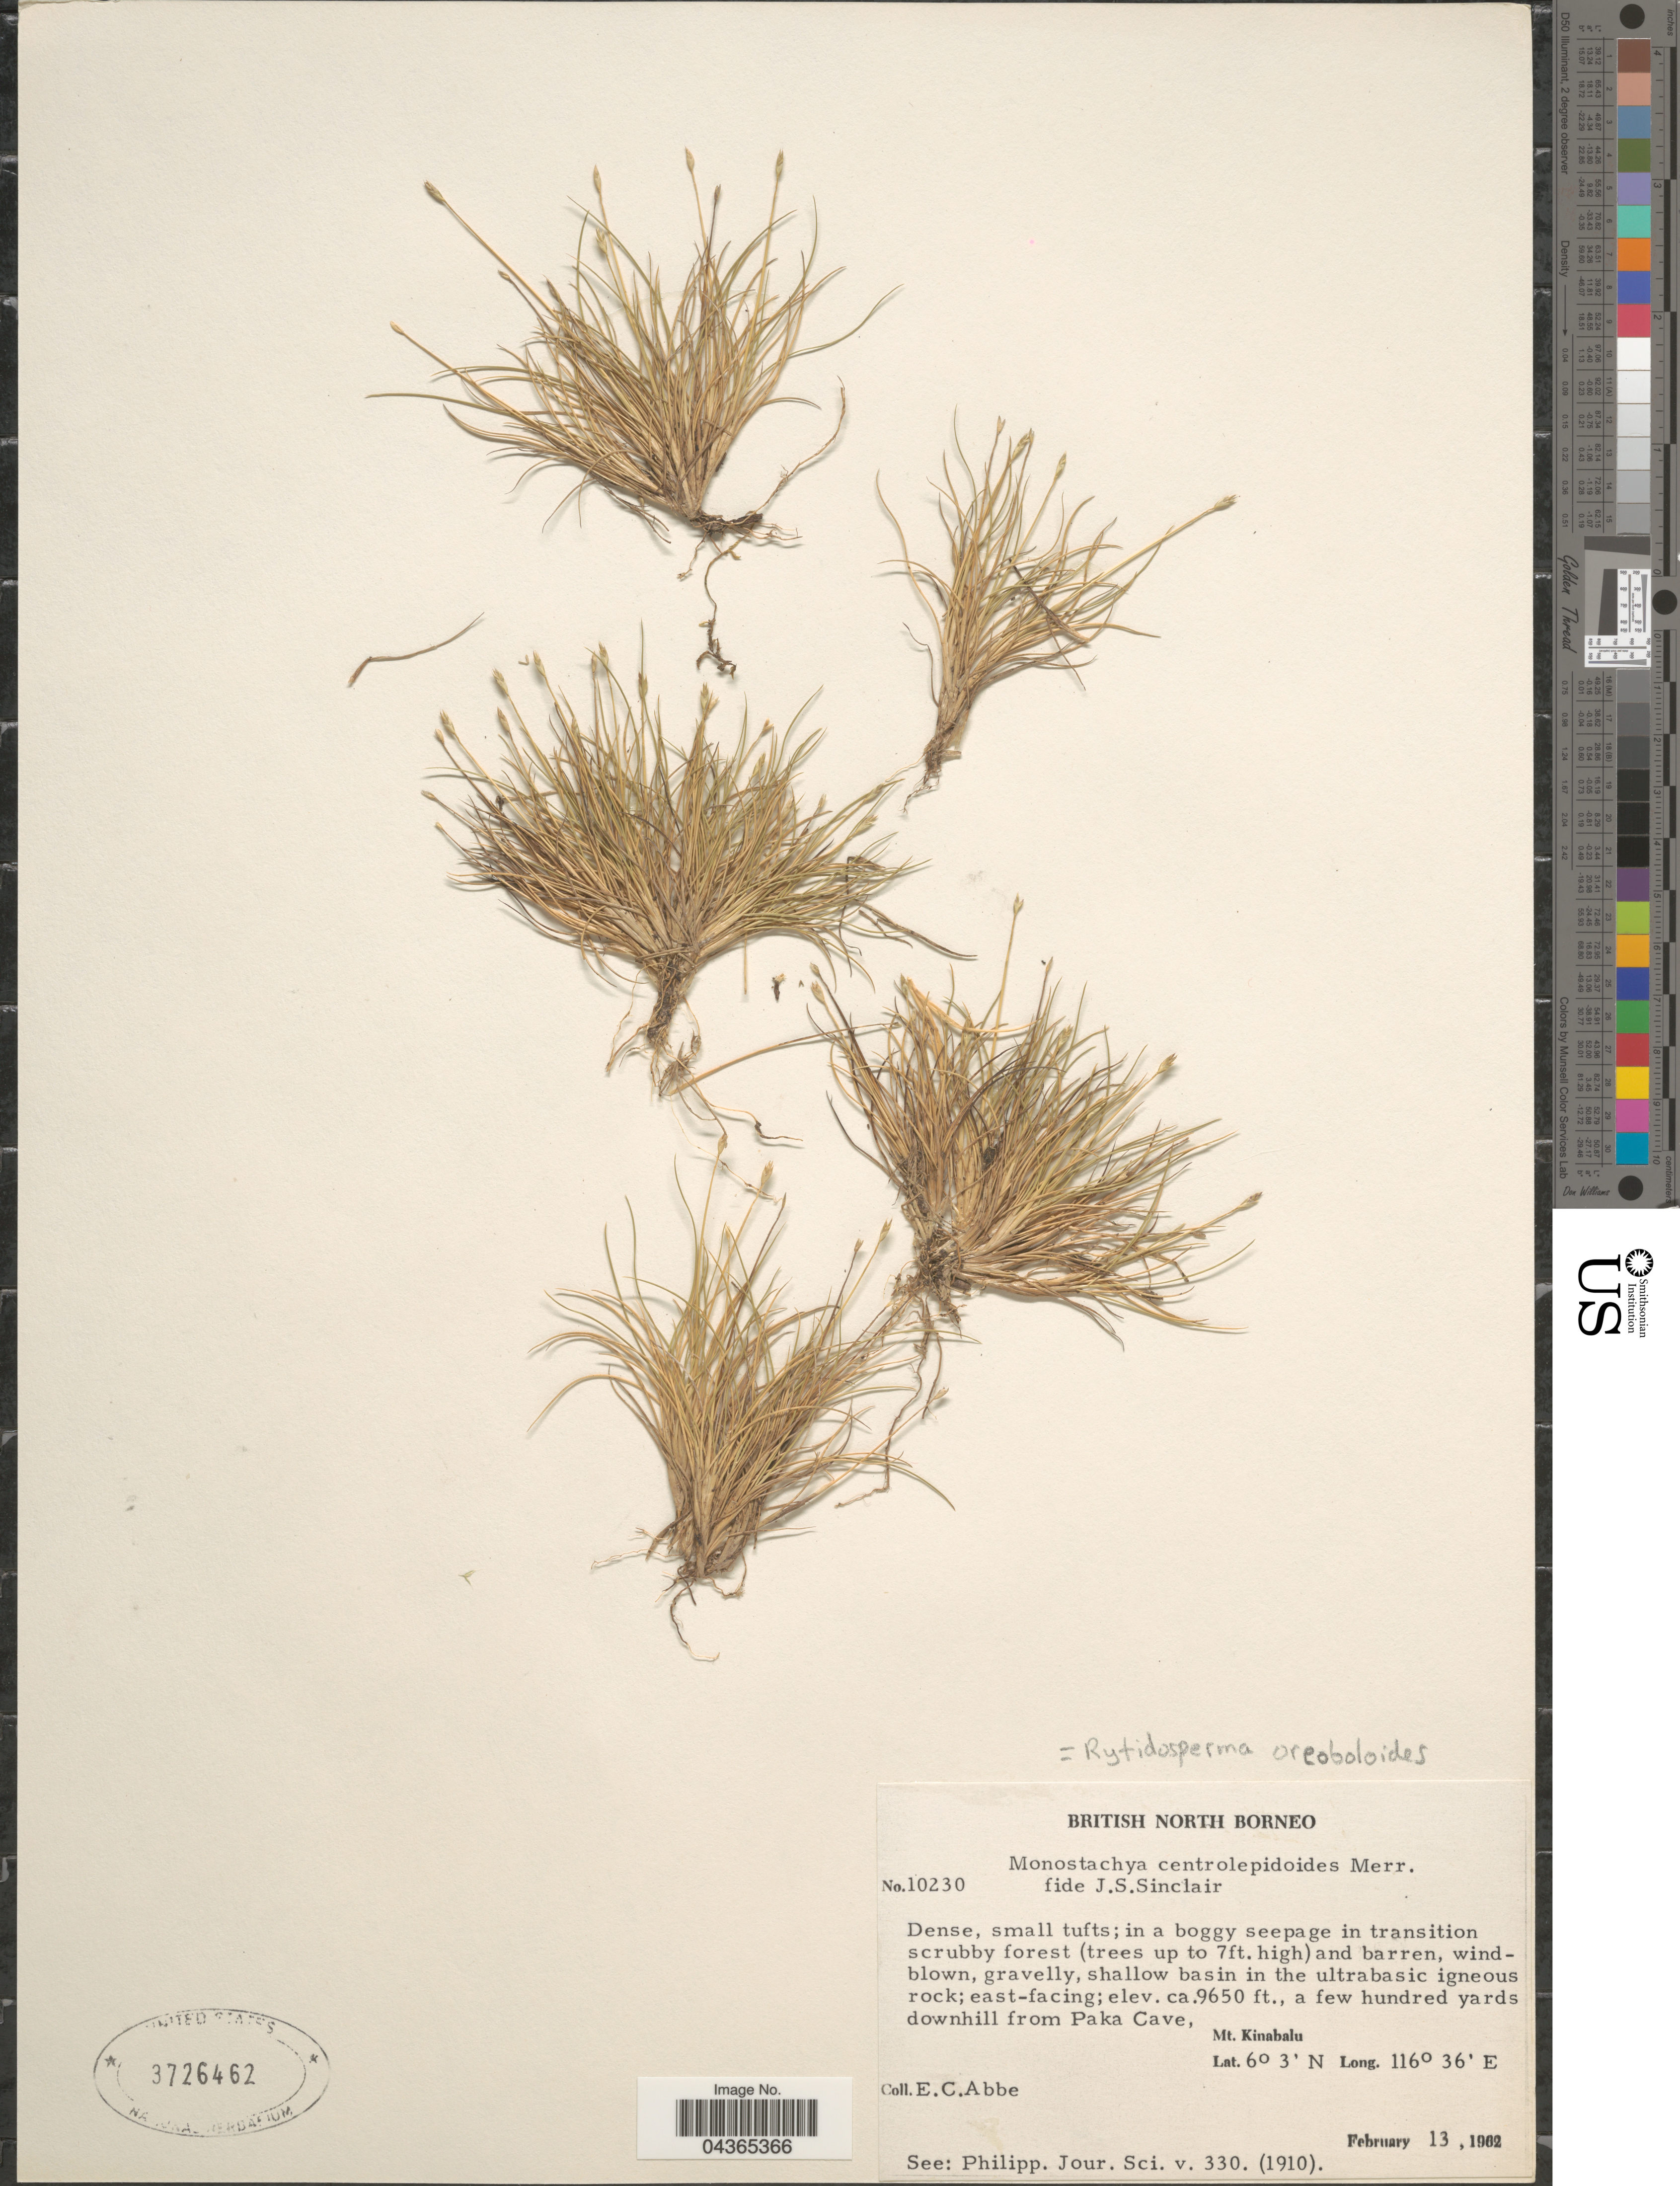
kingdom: Plantae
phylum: Tracheophyta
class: Liliopsida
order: Poales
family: Poaceae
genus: Rytidosperma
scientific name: Rytidosperma oreoboloides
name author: (F. Muell.) H.P. Linder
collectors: E. C. Abbe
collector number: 10230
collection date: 1962-02-13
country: Malaysia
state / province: Sabah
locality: British North Borneo. East-facing; a few hundred yards downhill from Paka Cave, Mt. Kinabalu.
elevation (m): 2941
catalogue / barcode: US 3726462